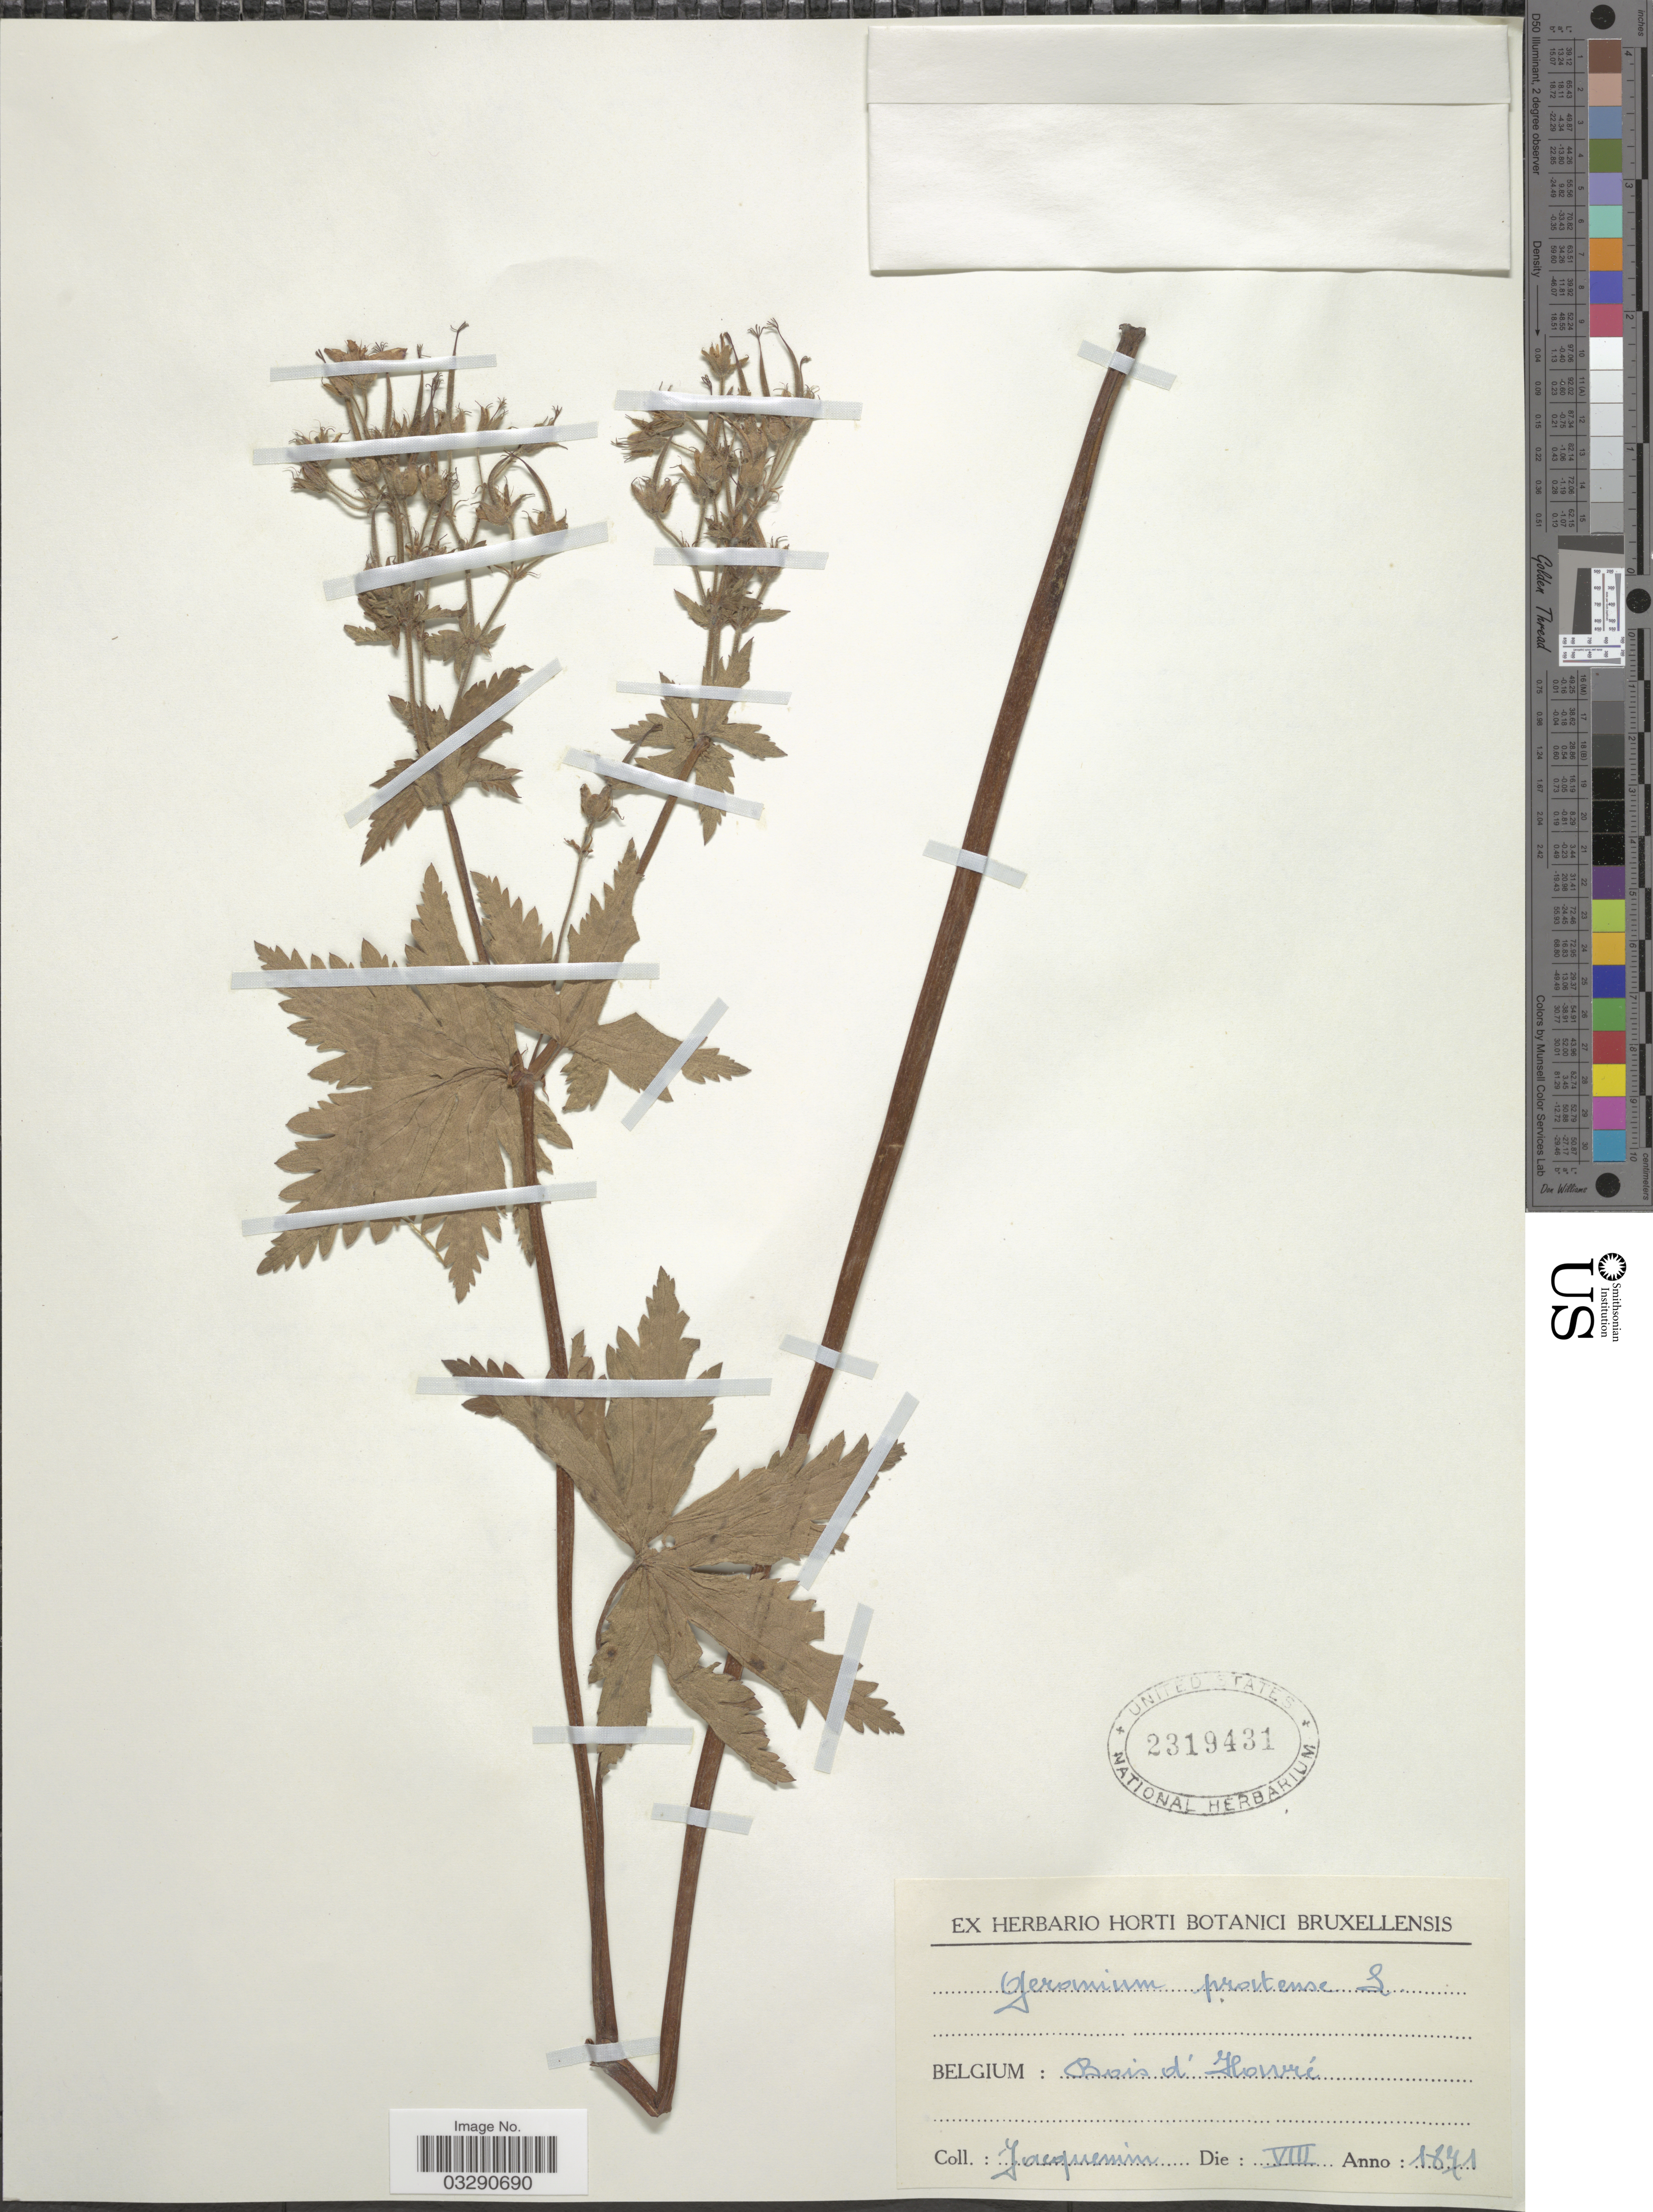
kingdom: Plantae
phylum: Tracheophyta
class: Magnoliopsida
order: Geraniales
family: Geraniaceae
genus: Geranium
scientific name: Geranium pratense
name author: L.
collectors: Jacquemin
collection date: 1871-08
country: Belgium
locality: Bois d' Havré.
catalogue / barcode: US 2319431